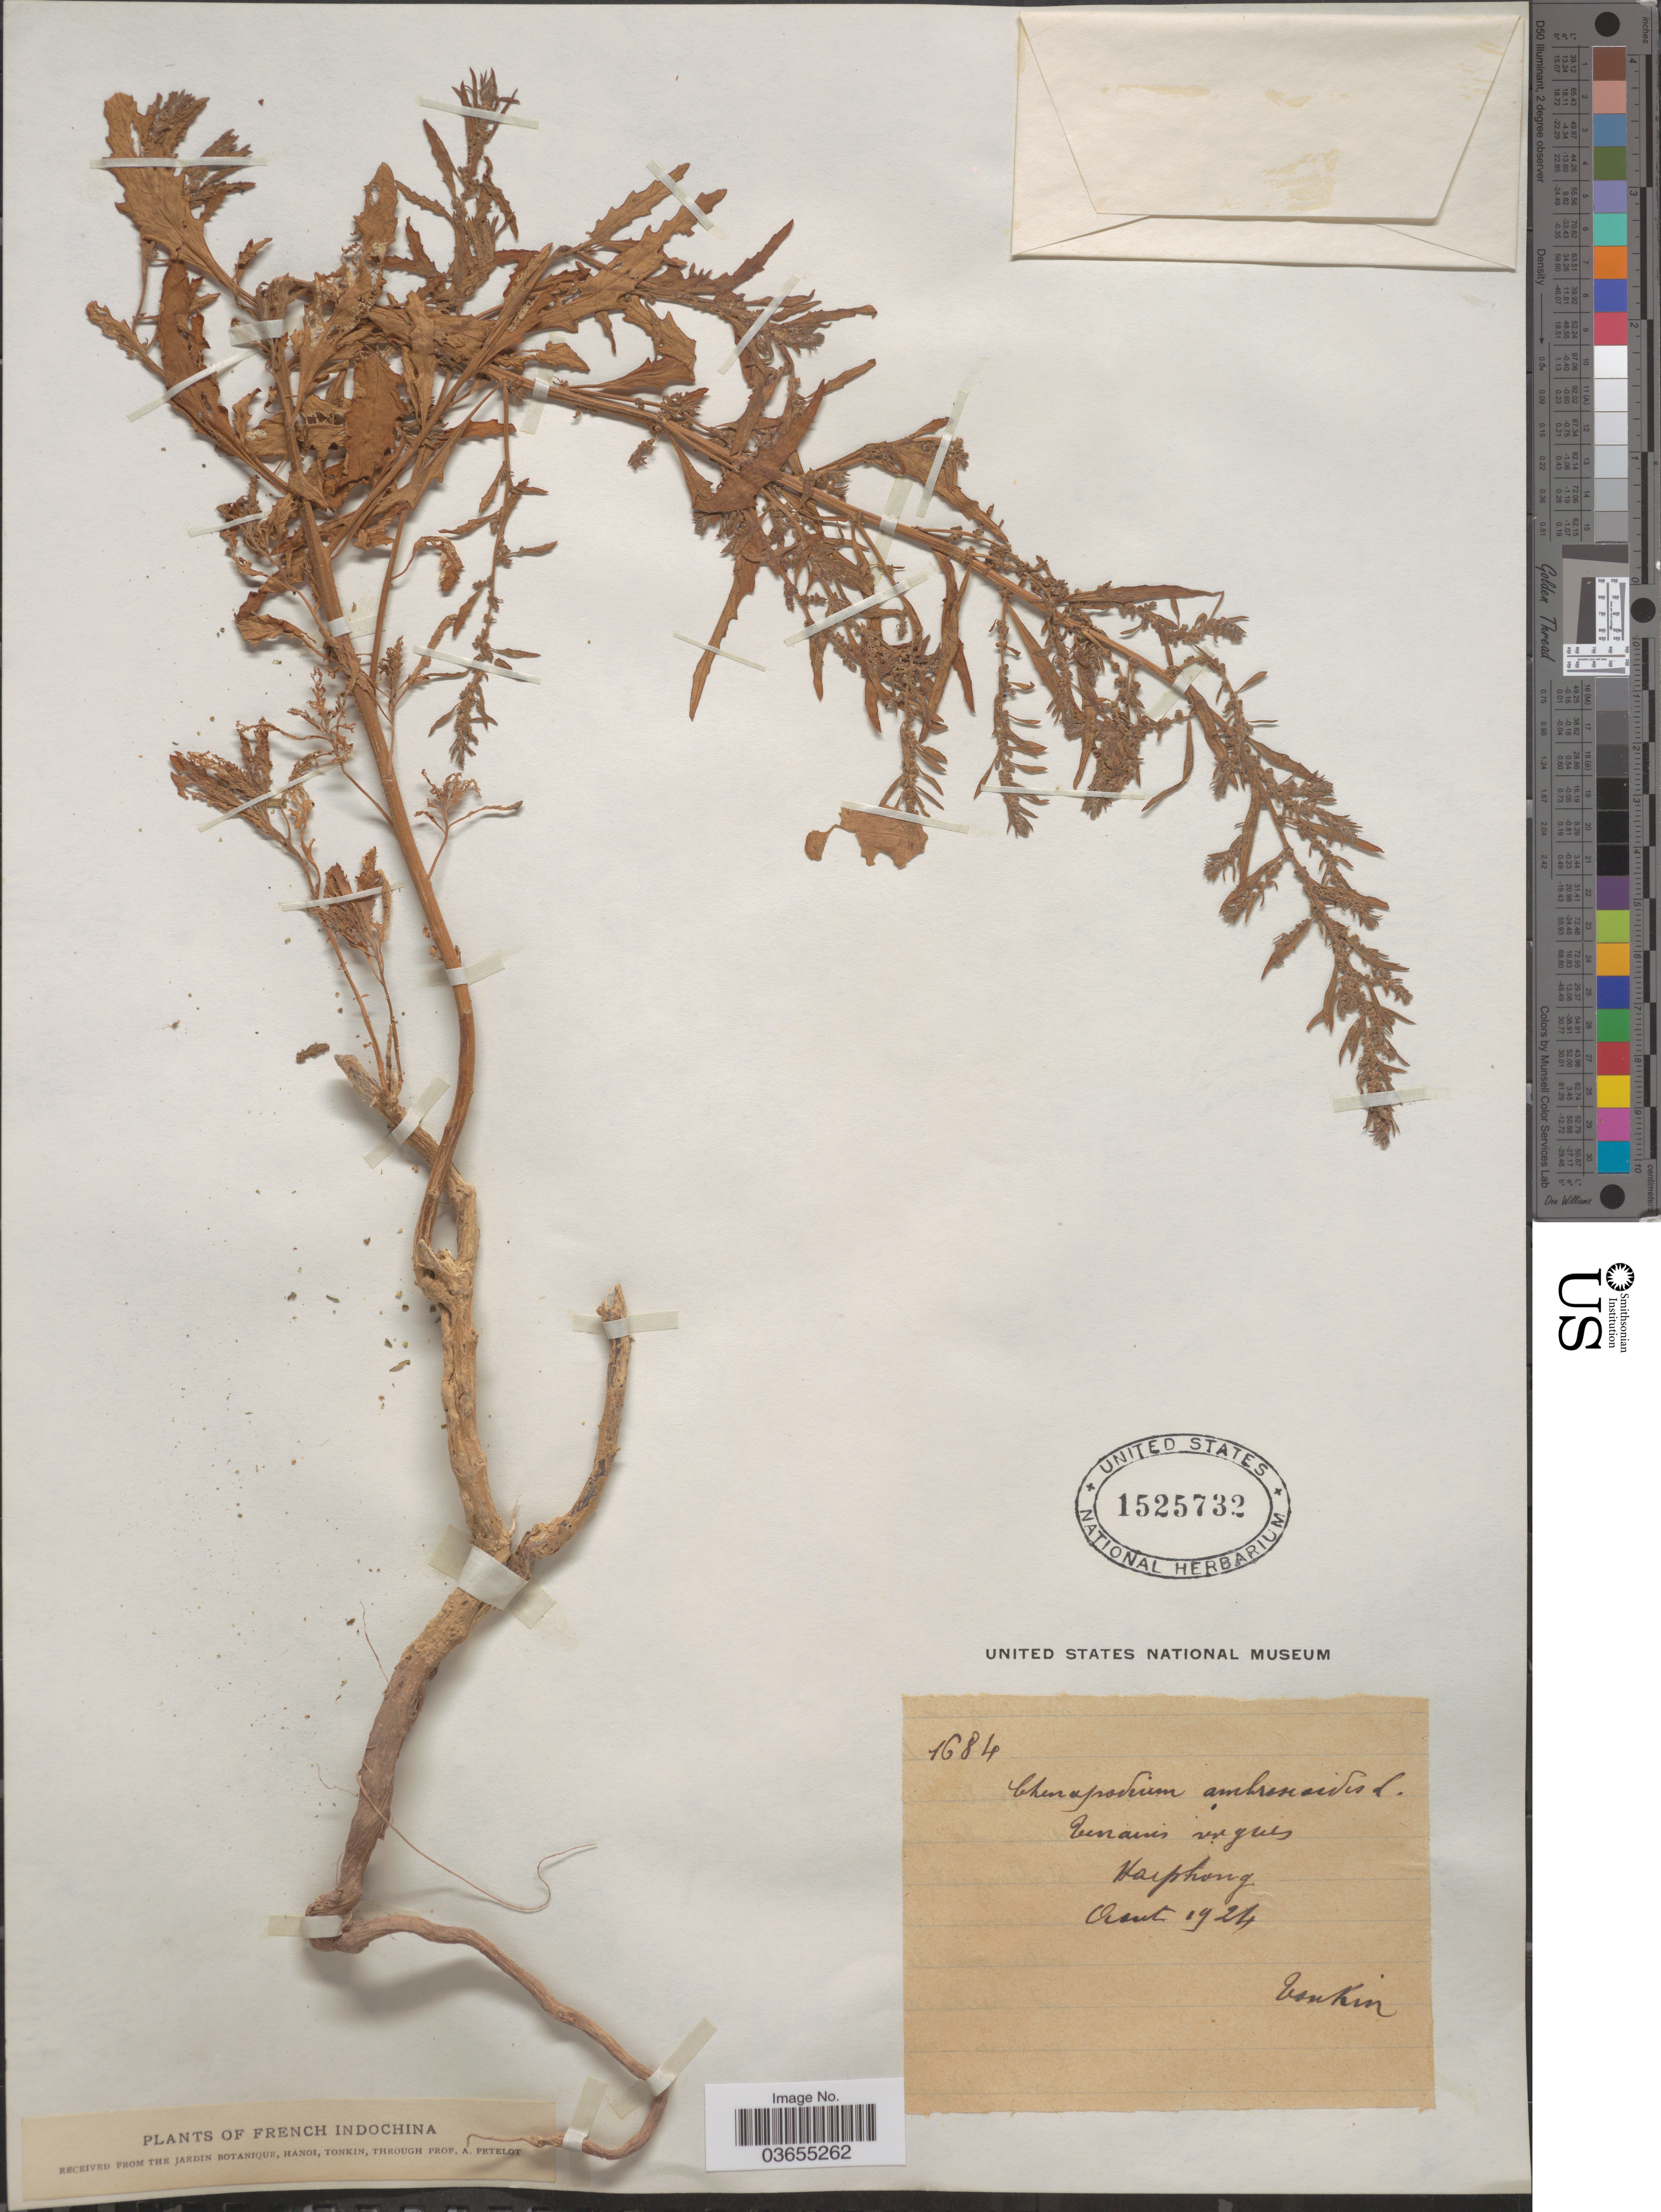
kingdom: Plantae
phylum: Tracheophyta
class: Magnoliopsida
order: Caryophyllales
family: Amaranthaceae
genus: Chenopodium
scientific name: Chenopodium ambrosioides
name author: L.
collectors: Pételot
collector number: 1684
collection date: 1924-08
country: Vietnam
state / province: Hai Phong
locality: French Indochina. Haiphong.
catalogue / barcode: US 1525732